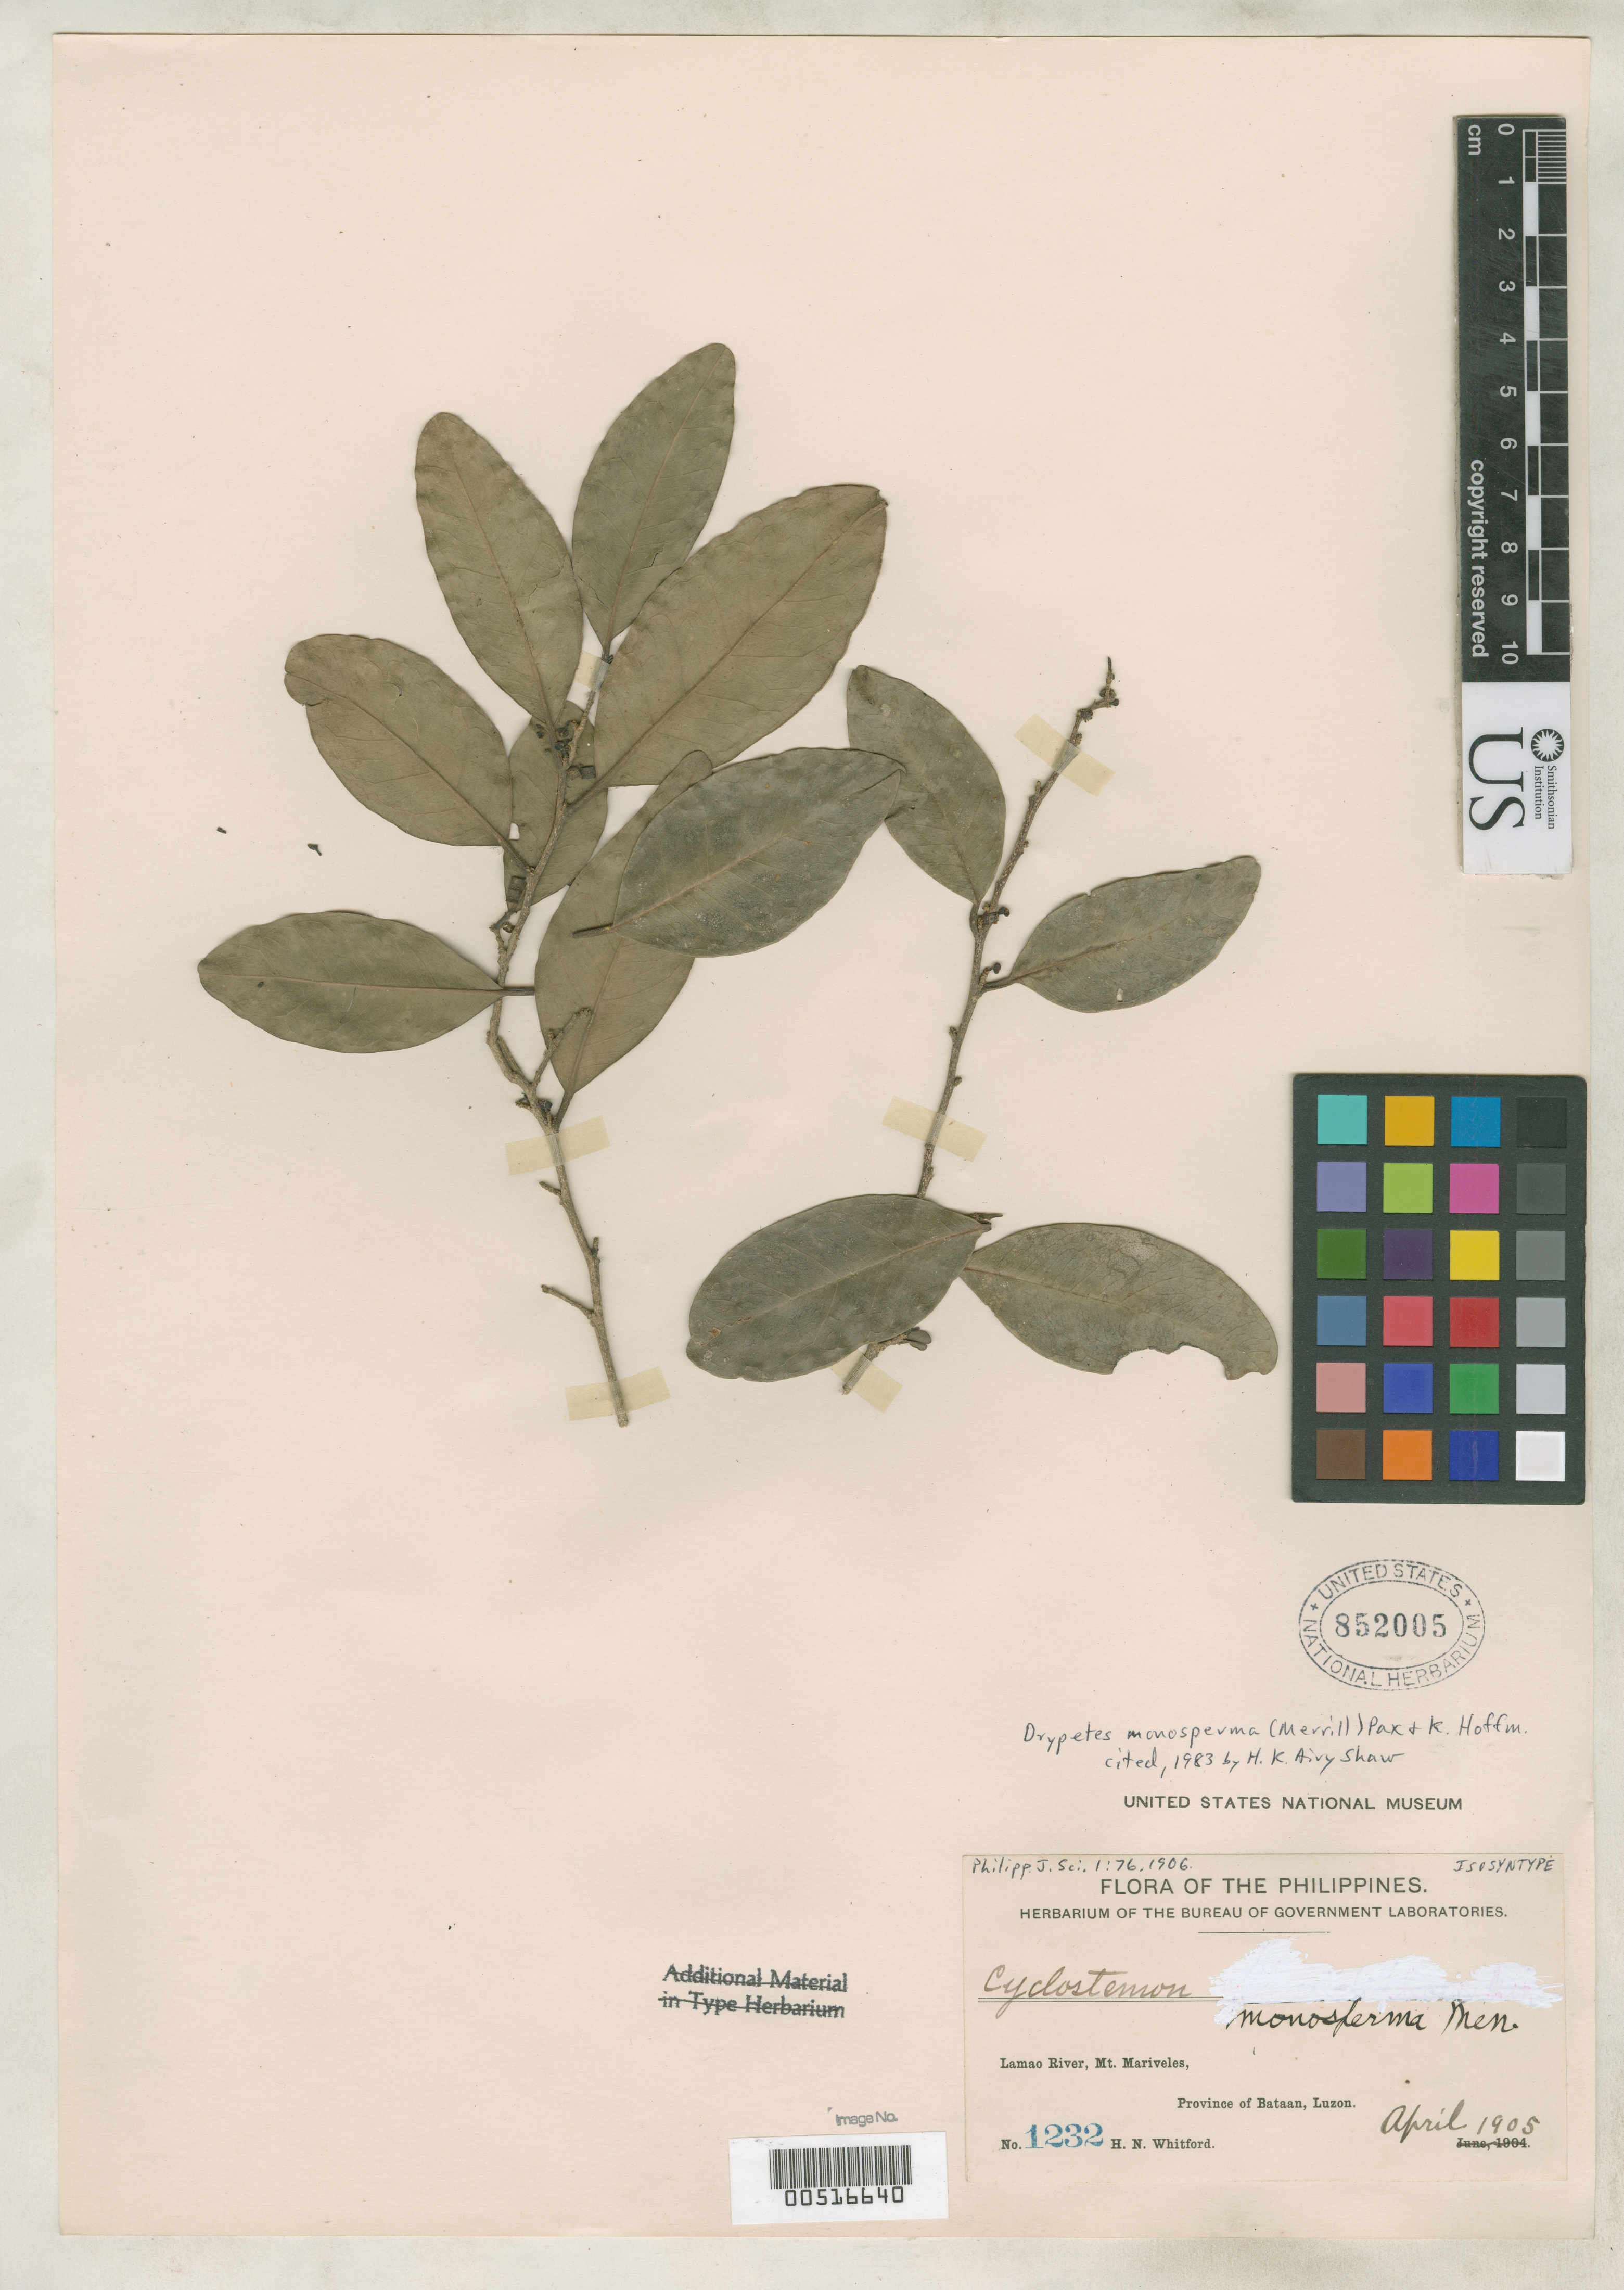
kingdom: Plantae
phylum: Tracheophyta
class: Magnoliopsida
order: Malpighiales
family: Putranjivaceae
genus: Cyclostemon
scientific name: Cyclostemon monospermus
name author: Merr.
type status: Isosyntype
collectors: H. N. Whitford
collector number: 1232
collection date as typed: Apr 1905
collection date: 1905-04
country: Philippines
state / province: Central Luzon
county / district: Bataan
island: Luzon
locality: Lamao River, Mt Mariveles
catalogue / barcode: US 852005